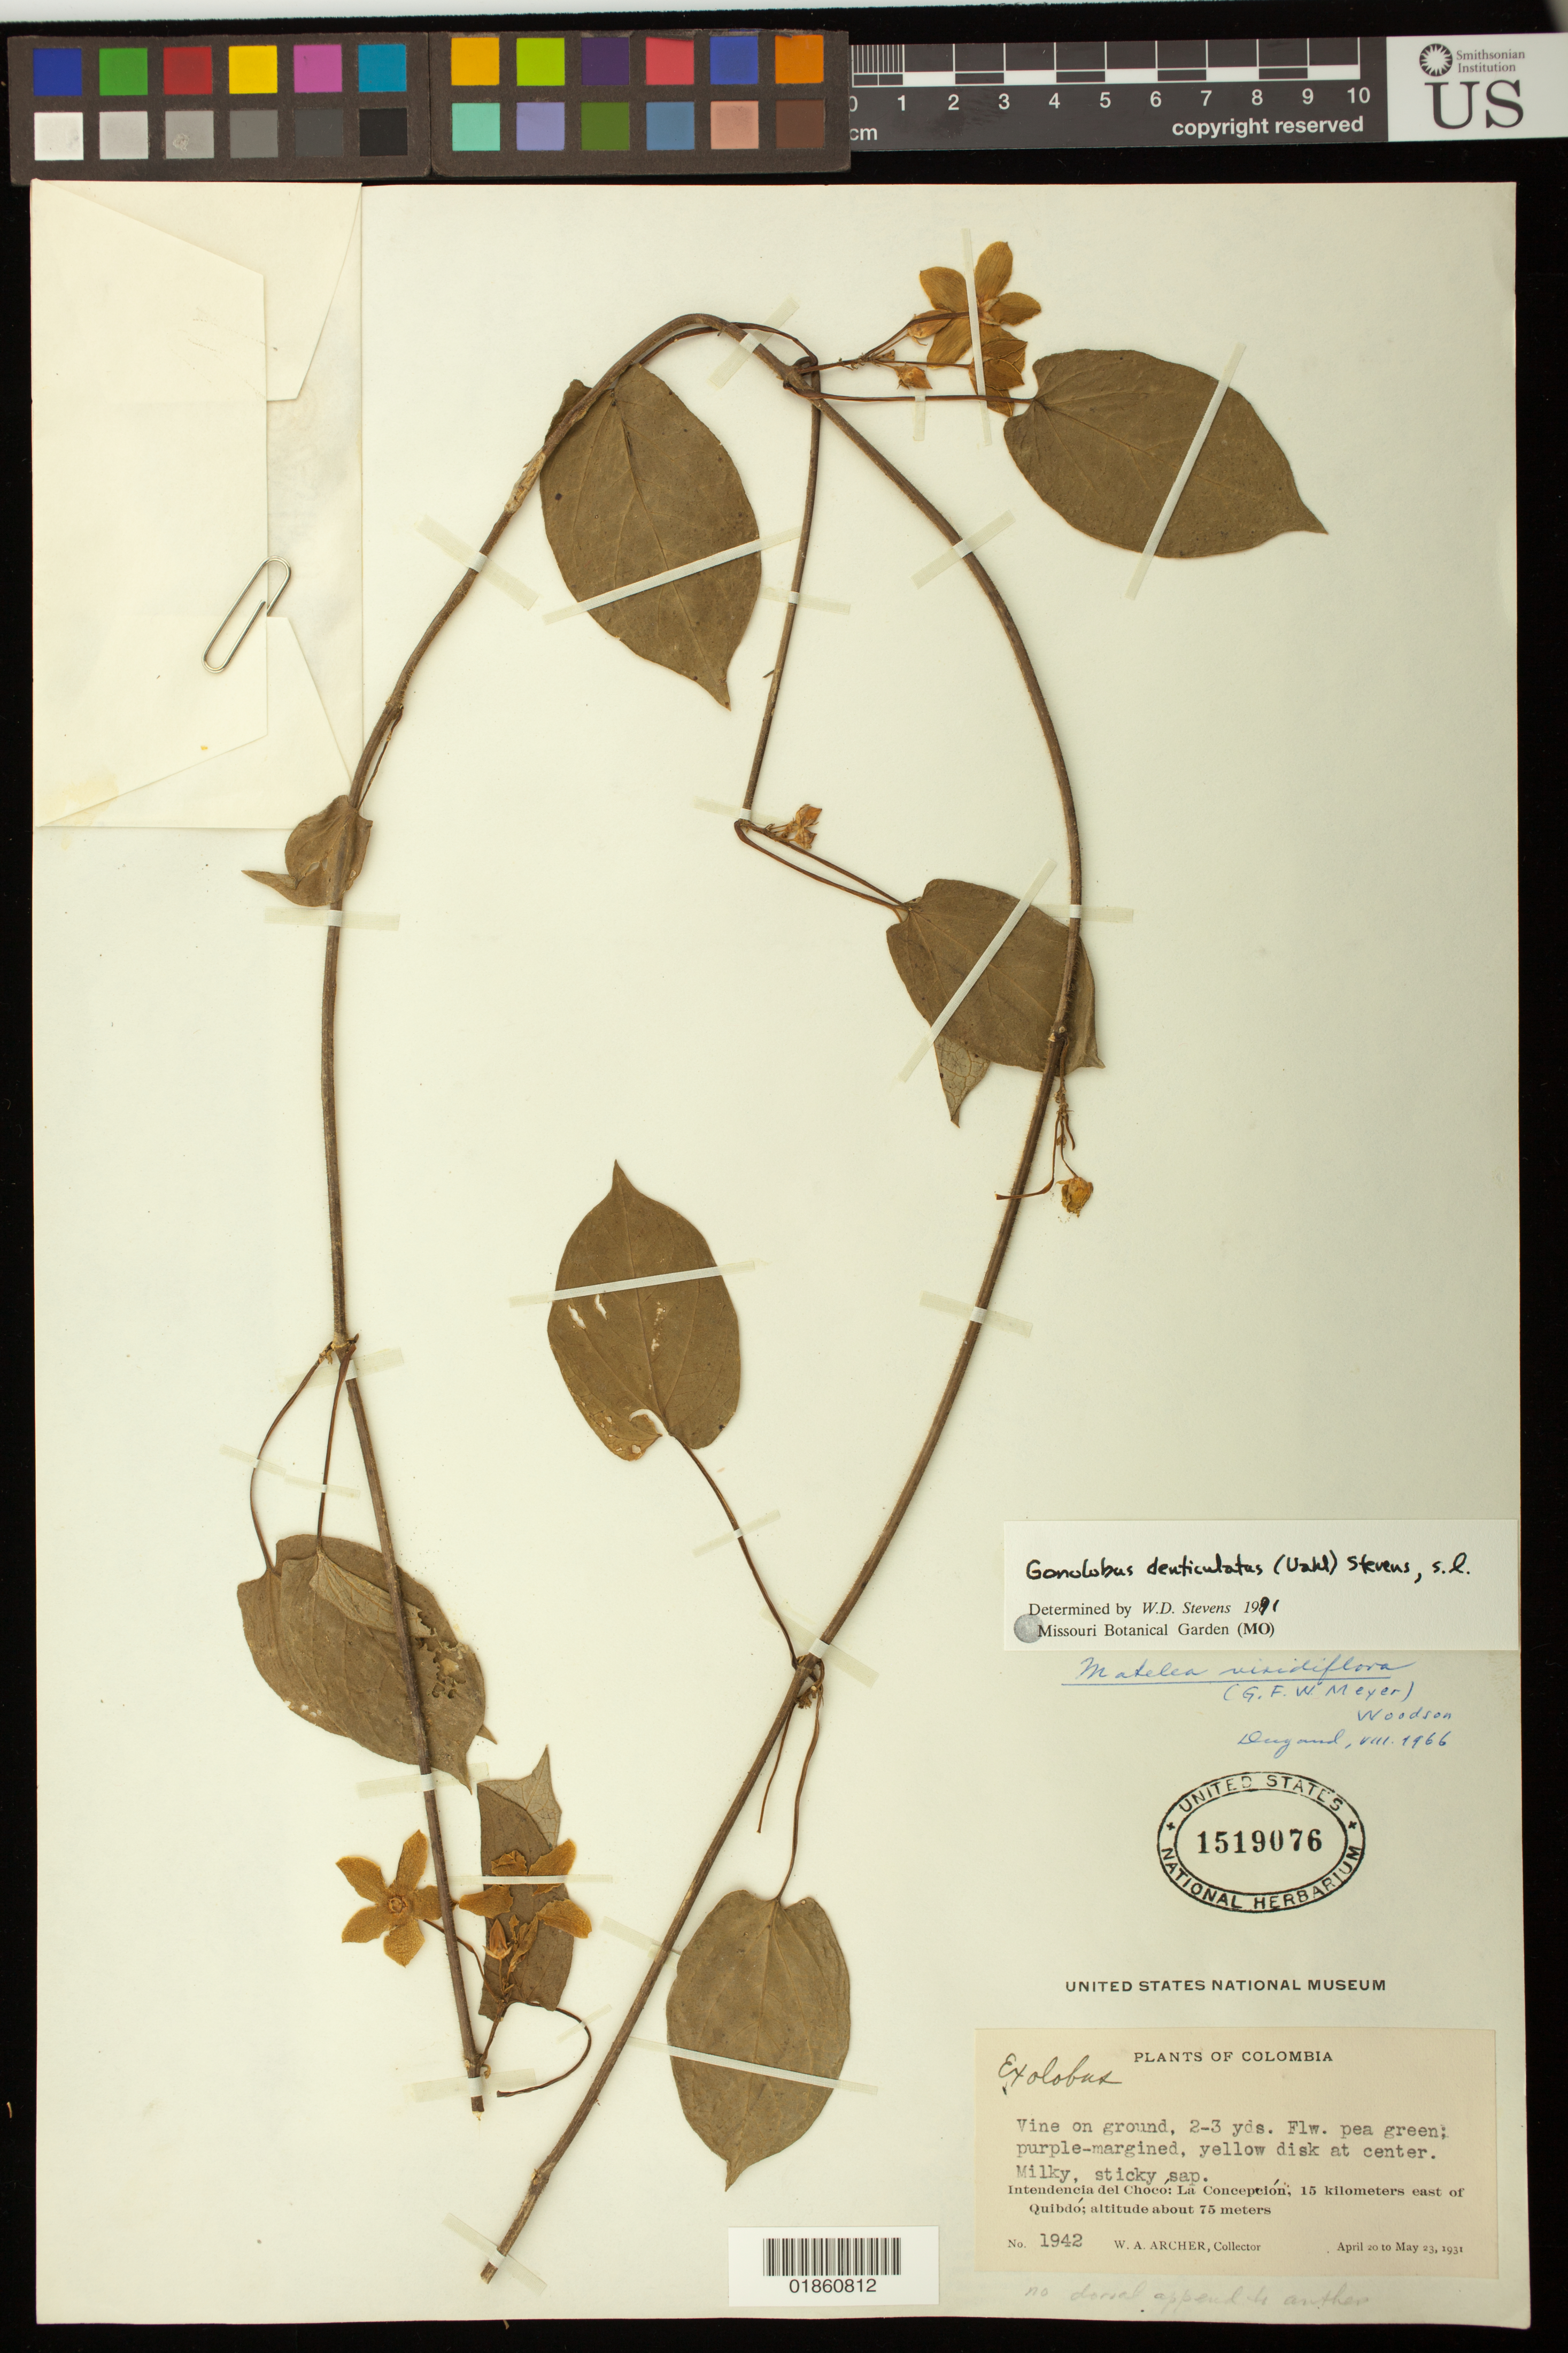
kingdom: Plantae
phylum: Tracheophyta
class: Magnoliopsida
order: Gentianales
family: Apocynaceae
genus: Gonolobus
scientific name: Gonolobus denticulatus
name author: (Vahl) W.D. Stevens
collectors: W. A. Archer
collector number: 1942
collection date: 1931-04-20/1931-05-23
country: Colombia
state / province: Chocó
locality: Intendencia del Choco: La Concepcion; 15 kilometers east of Quibdo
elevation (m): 75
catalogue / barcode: US 1519076